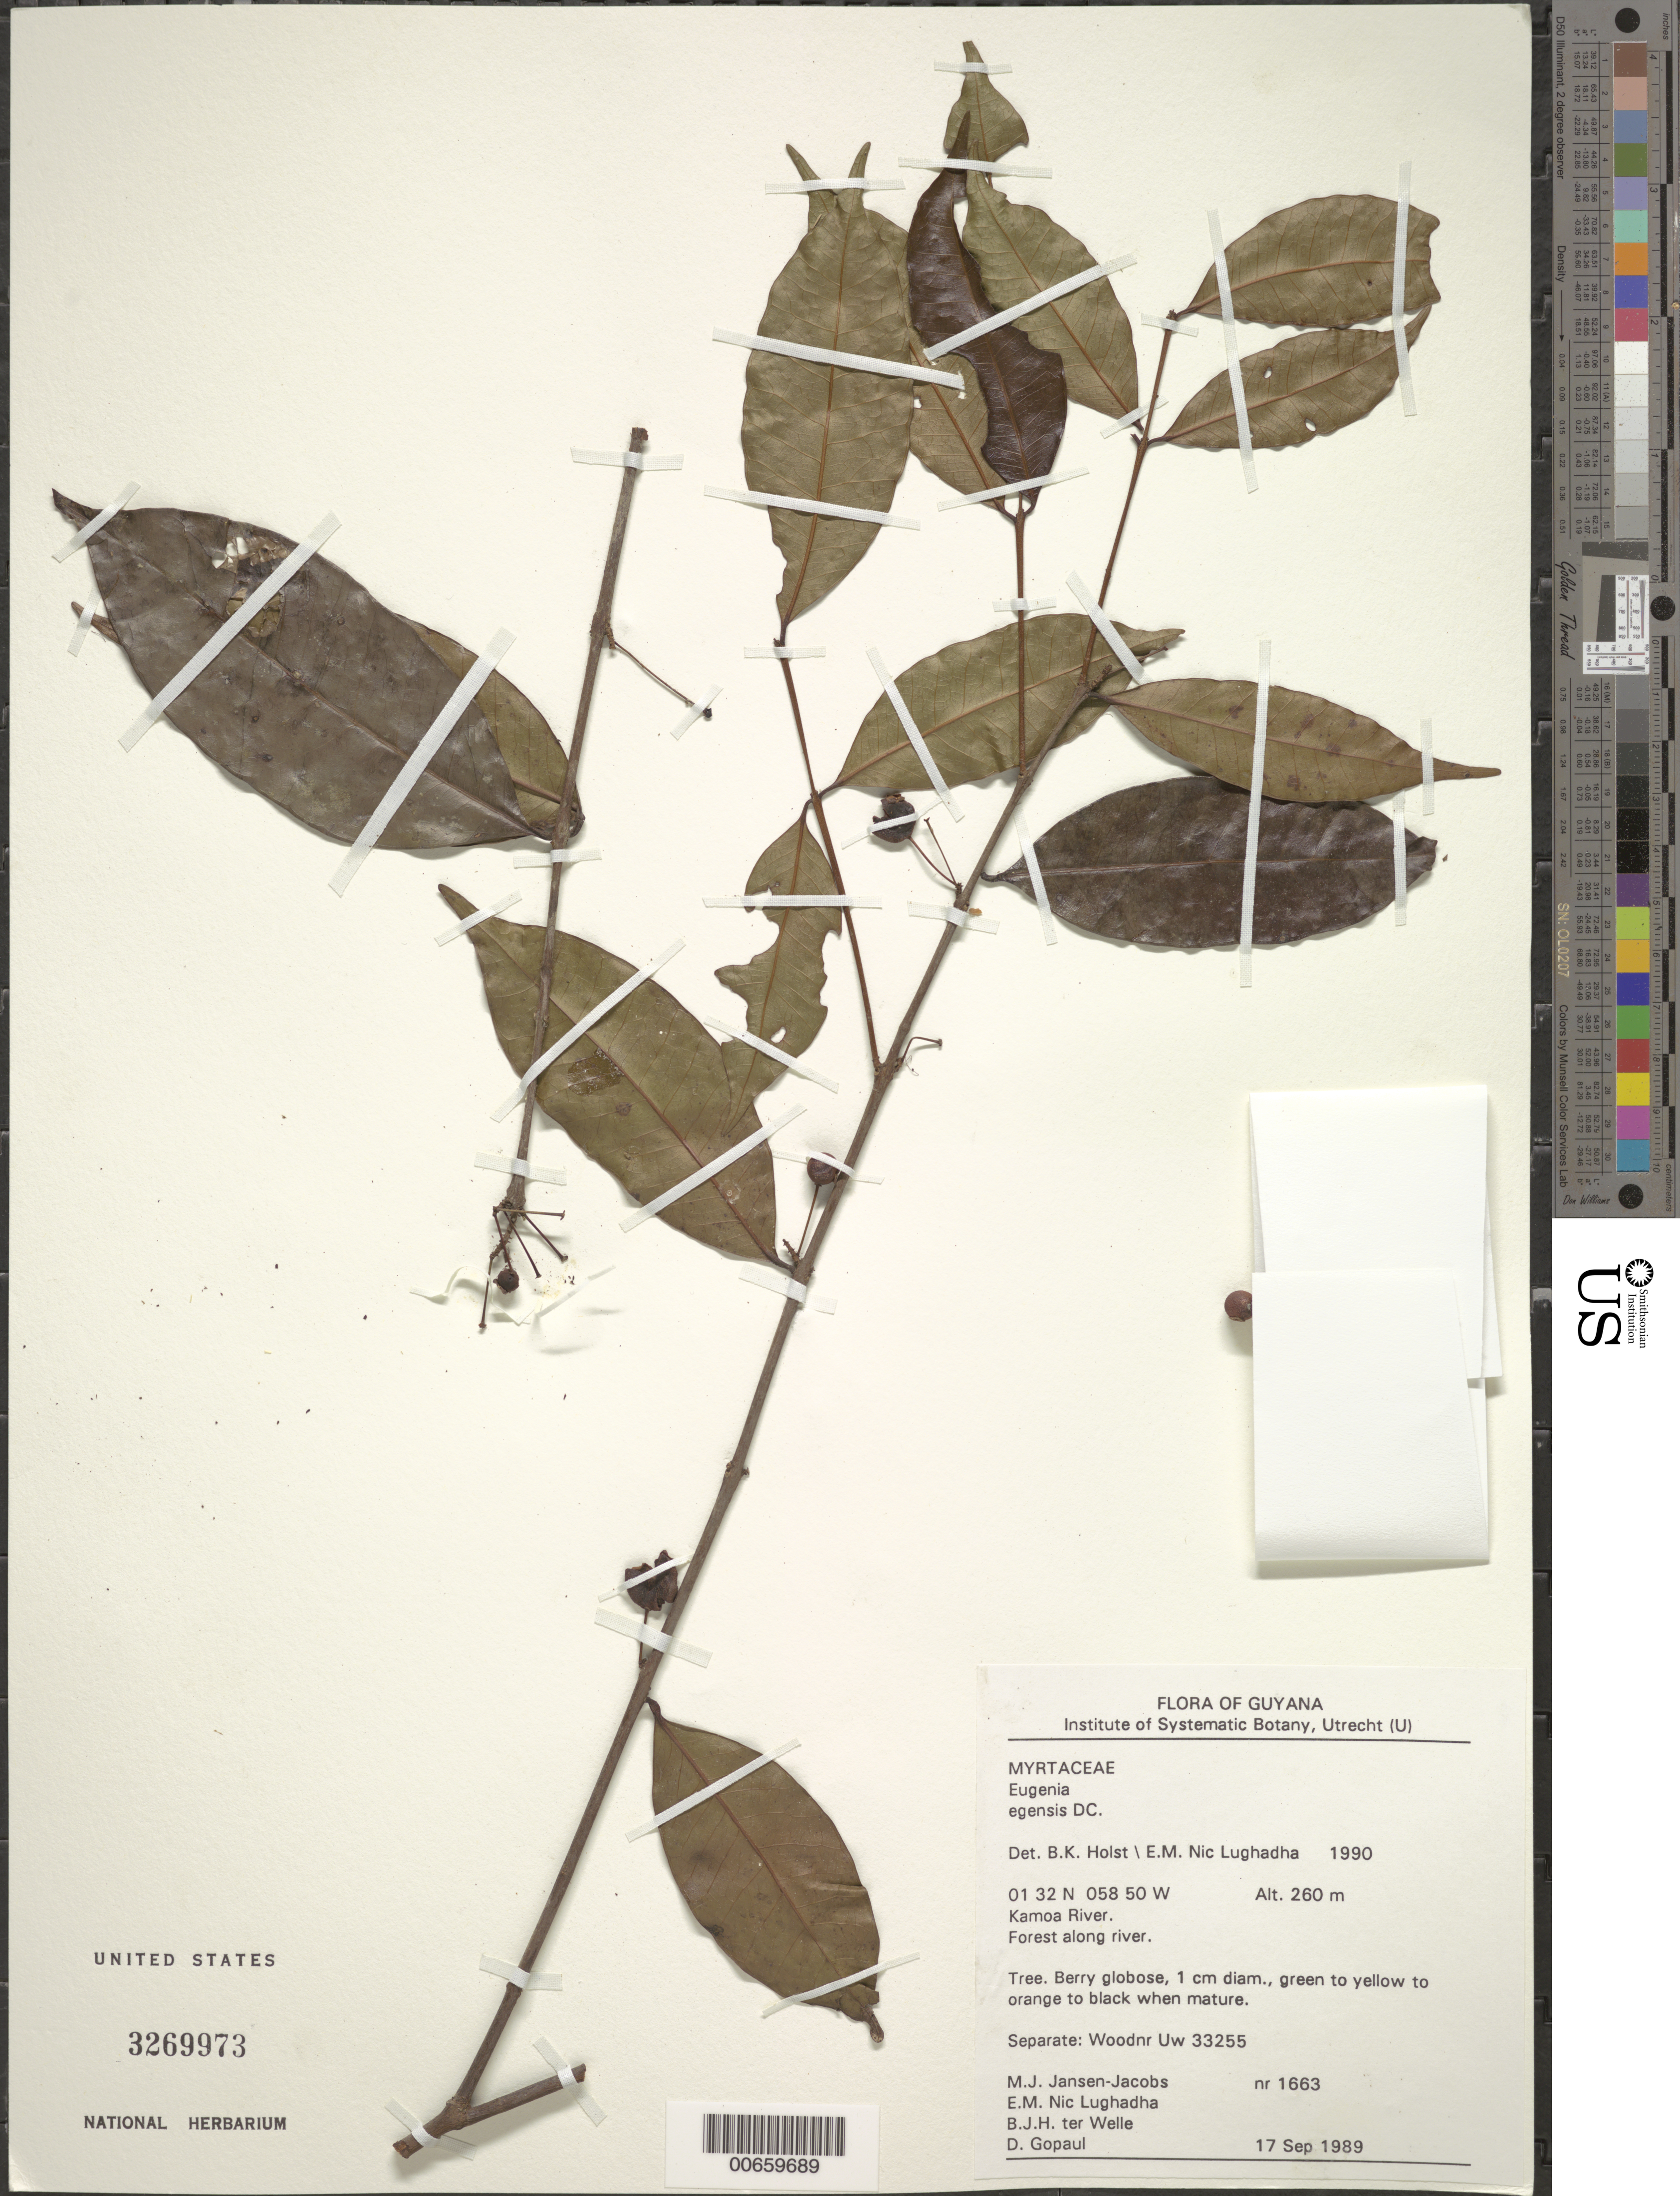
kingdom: Plantae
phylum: Tracheophyta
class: Magnoliopsida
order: Myrtales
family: Myrtaceae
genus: Eugenia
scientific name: Eugenia egensis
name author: DC.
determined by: Holst, Bruce K.; Nic Lughadha, E. M.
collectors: M. J. Jansen-Jacobs, E. Nic Lughadha, B. Welle & D. Gopaul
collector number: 1663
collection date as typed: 17-Sep-89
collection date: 1989-09-17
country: Guyana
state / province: U. Takutu-U. Essequibo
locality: Kamoa River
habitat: Forest along river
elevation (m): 260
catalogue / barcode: US 3269973